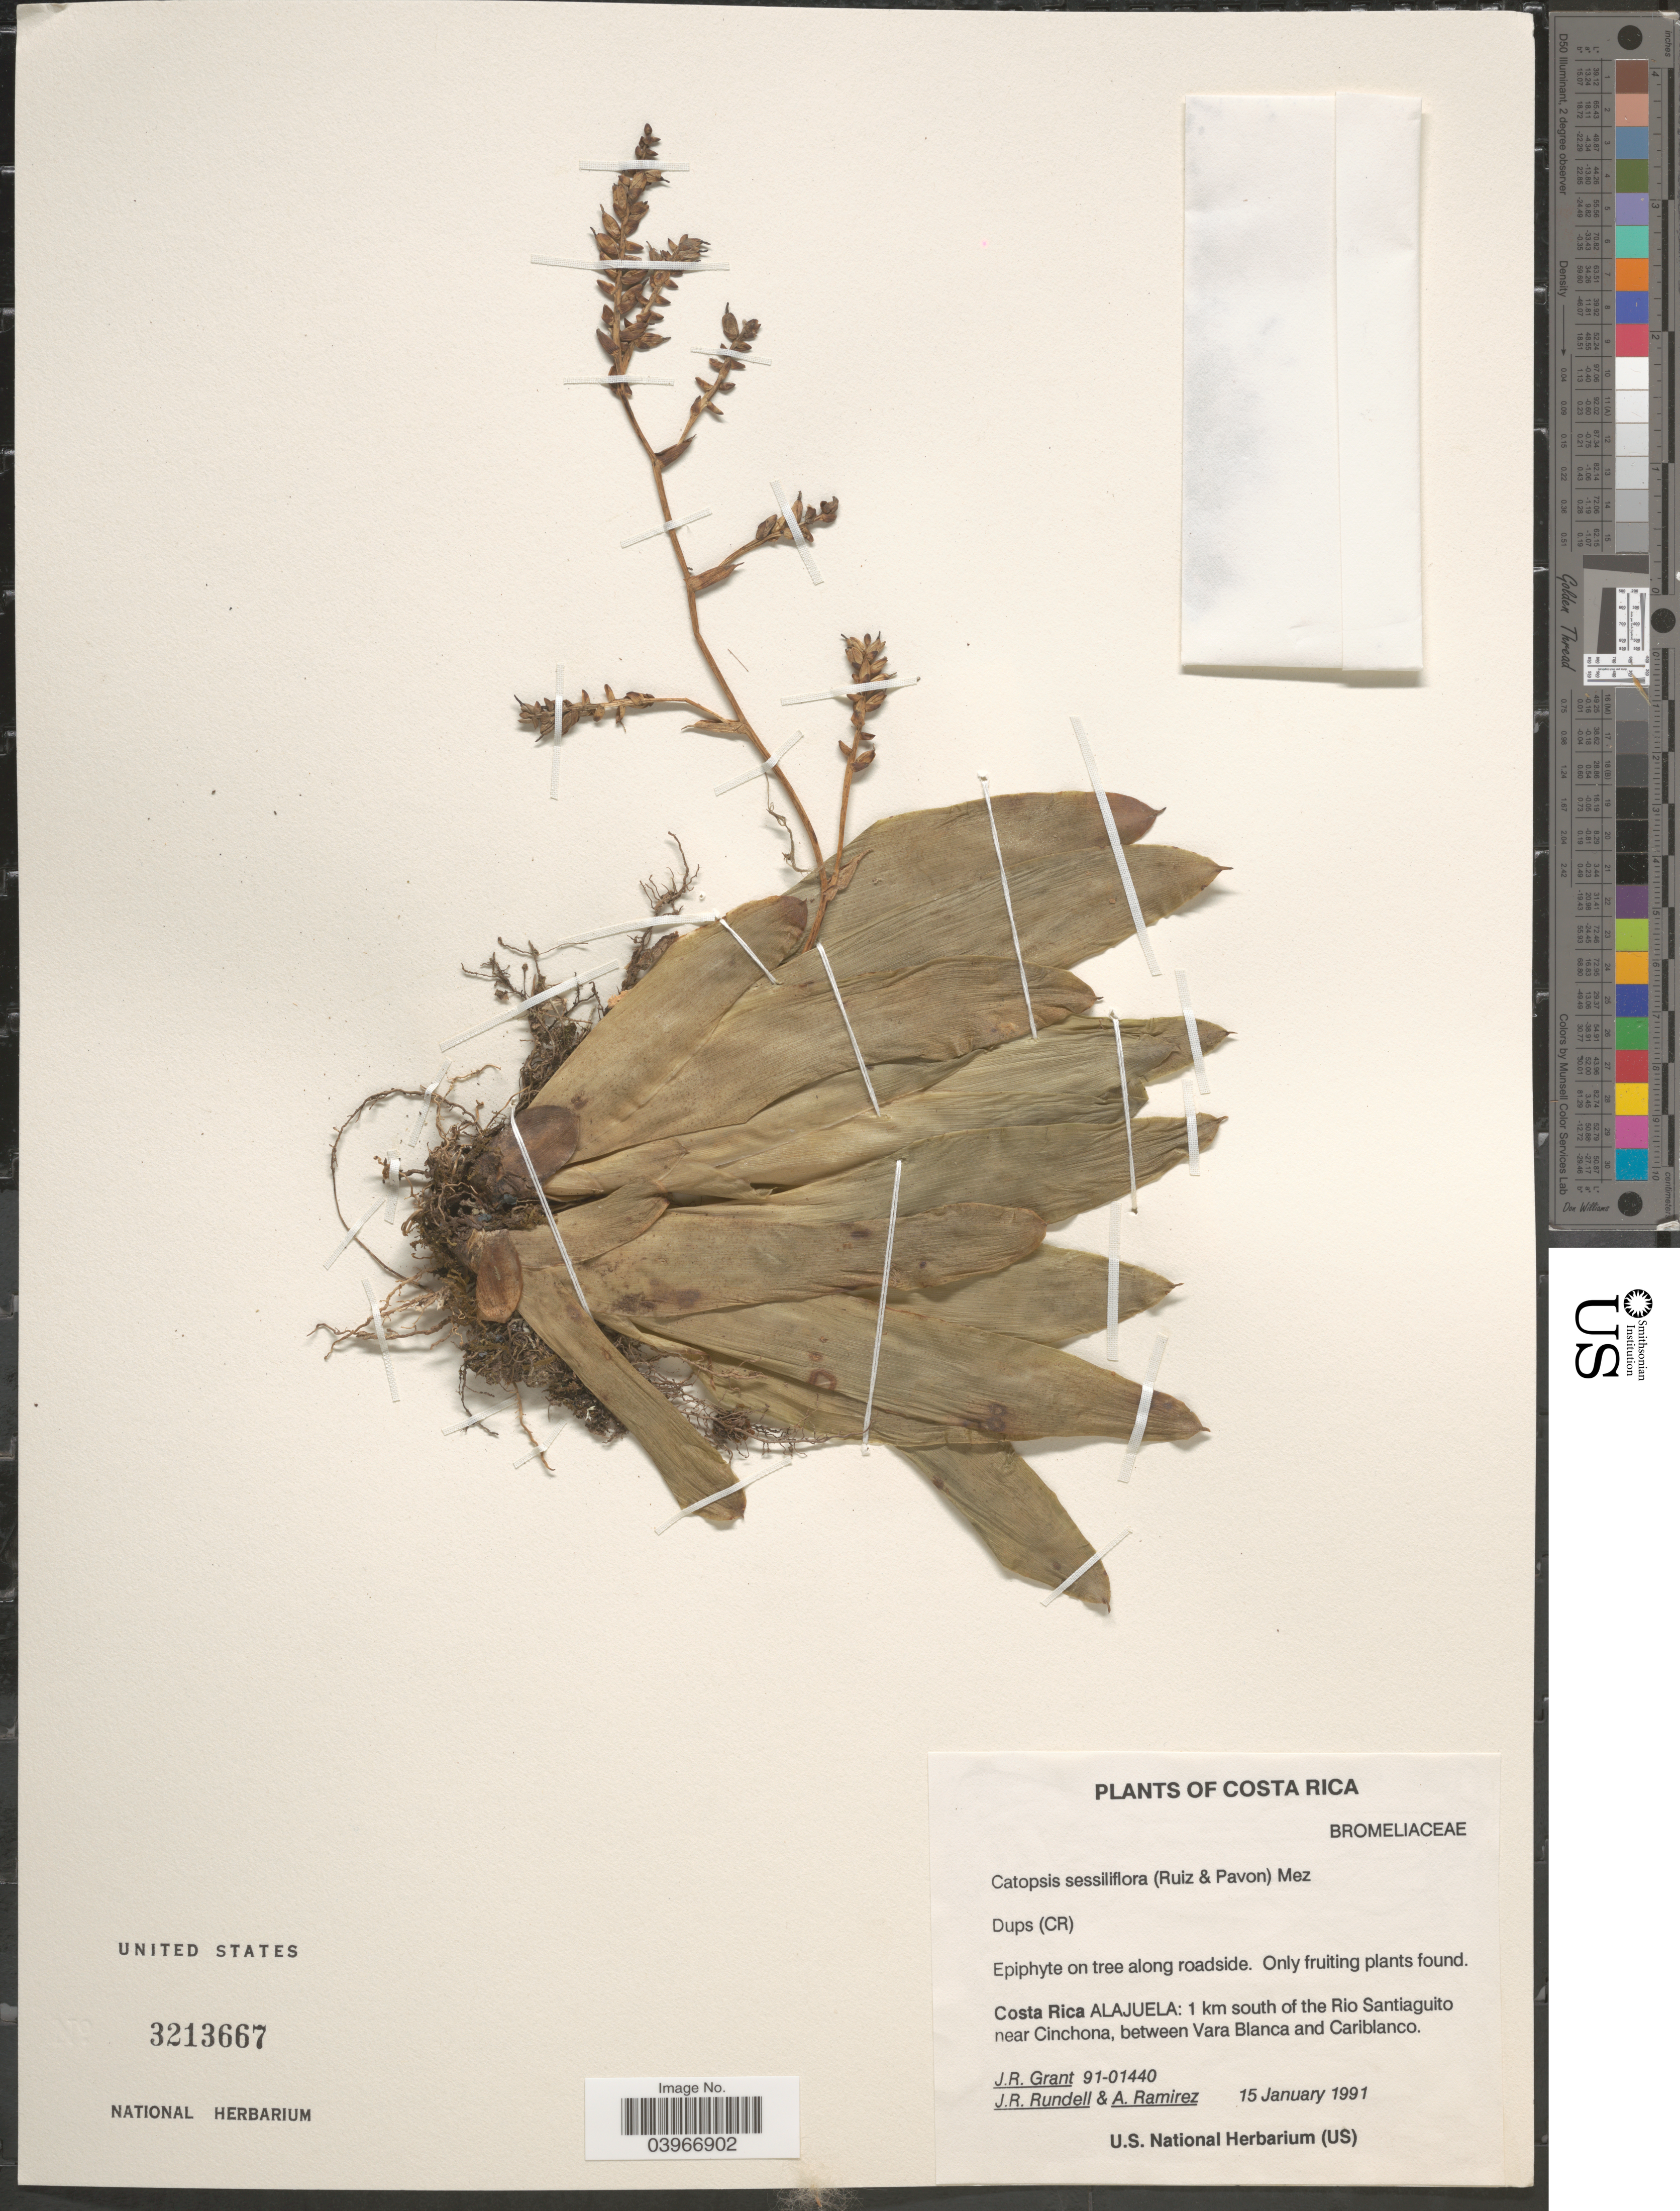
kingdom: Plantae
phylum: Tracheophyta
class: Liliopsida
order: Poales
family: Bromeliaceae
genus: Catopsis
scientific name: Catopsis sessiliflora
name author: (Ruiz & Pav.) Mez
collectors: J. Grant, J. R. Rundell & A. Ramirez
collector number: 91-01440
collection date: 1991-01-15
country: Costa Rica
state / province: Alajuela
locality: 1 km south of the Rio Santiaguito near Cinchona, between Vara Blanca and Cariblanco.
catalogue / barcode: US 3213667